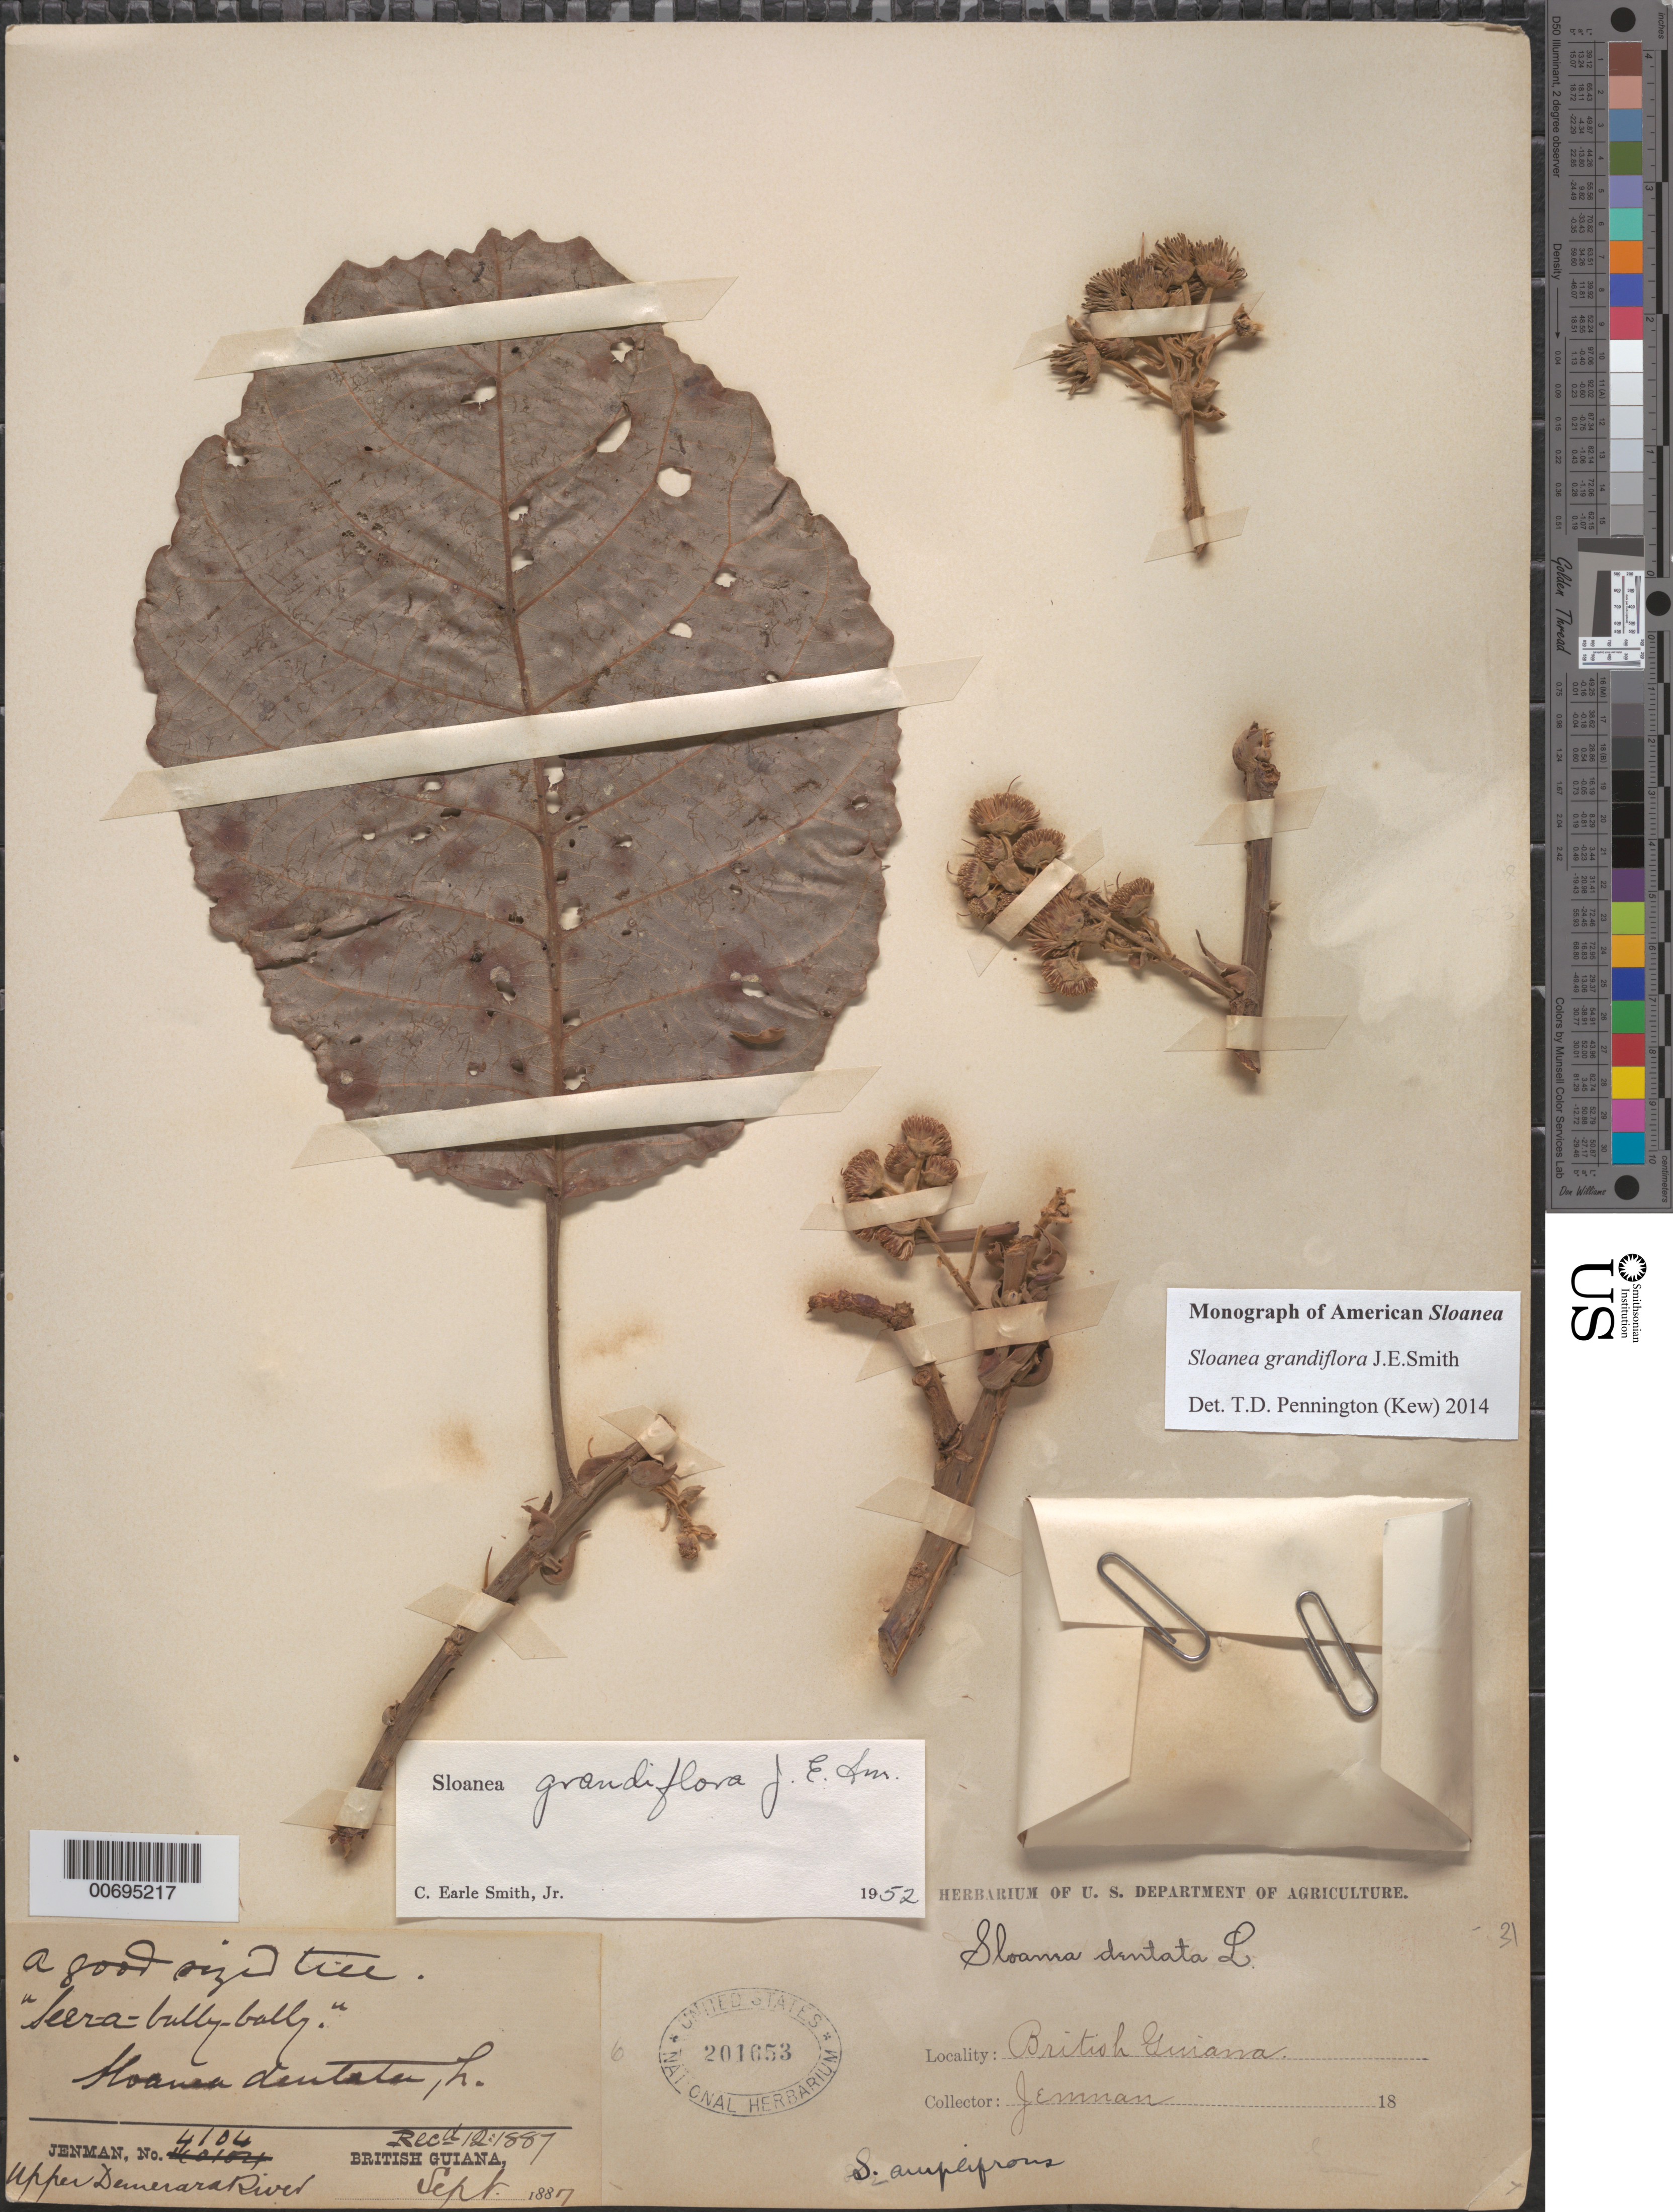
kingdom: Plantae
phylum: Tracheophyta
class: Magnoliopsida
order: Oxalidales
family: Elaeocarpaceae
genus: Sloanea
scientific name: Sloanea grandiflora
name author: Sm.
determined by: Pennington, T. D., (K)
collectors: G. S. Jenman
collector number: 4104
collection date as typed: September 1887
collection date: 1887-09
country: Guyana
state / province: U. Demerara-Berbice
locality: Upper Demerara River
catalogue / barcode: US 201653